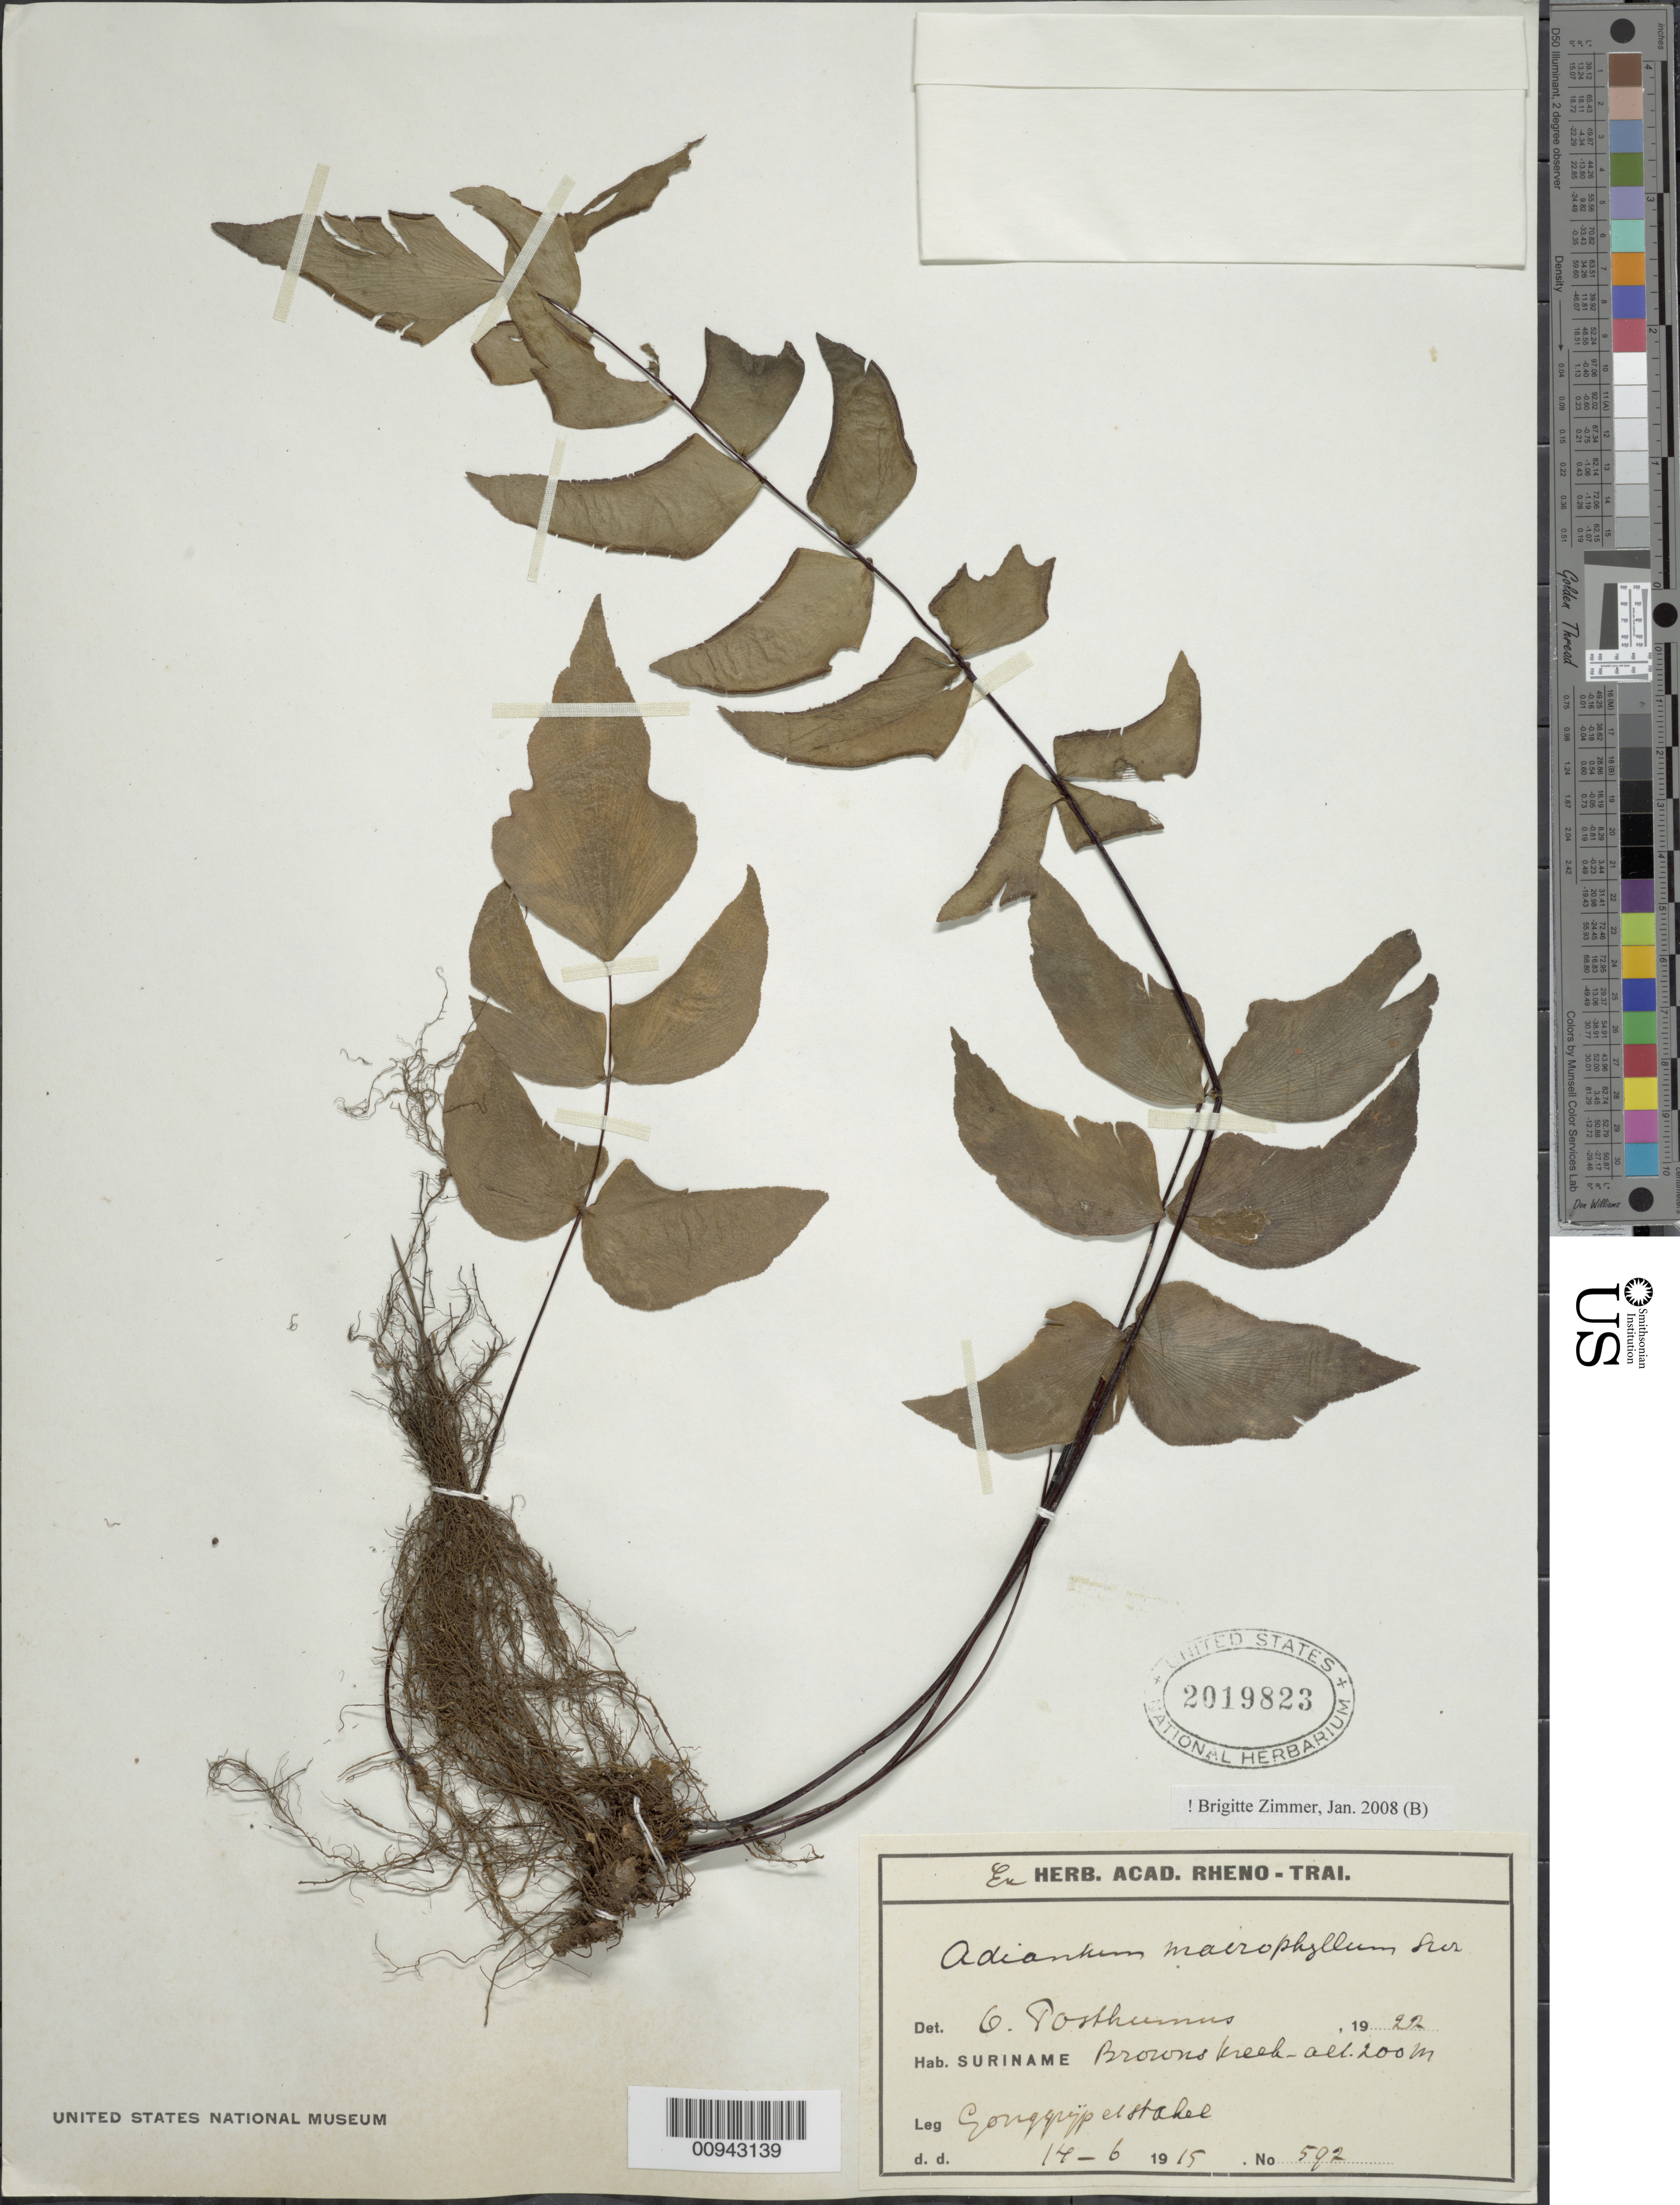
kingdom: Plantae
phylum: Tracheophyta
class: Polypodiopsida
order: Polypodiales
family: Pteridaceae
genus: Adiantum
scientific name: Adiantum macrophyllum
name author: Sw.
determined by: Zimmer, B.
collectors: J. Gonggrijp & G. Stahel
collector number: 592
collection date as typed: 14-Jun-15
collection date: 1915-06-14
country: Suriname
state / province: Brokopondo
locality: Brownskreek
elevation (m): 200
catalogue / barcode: US 2019823